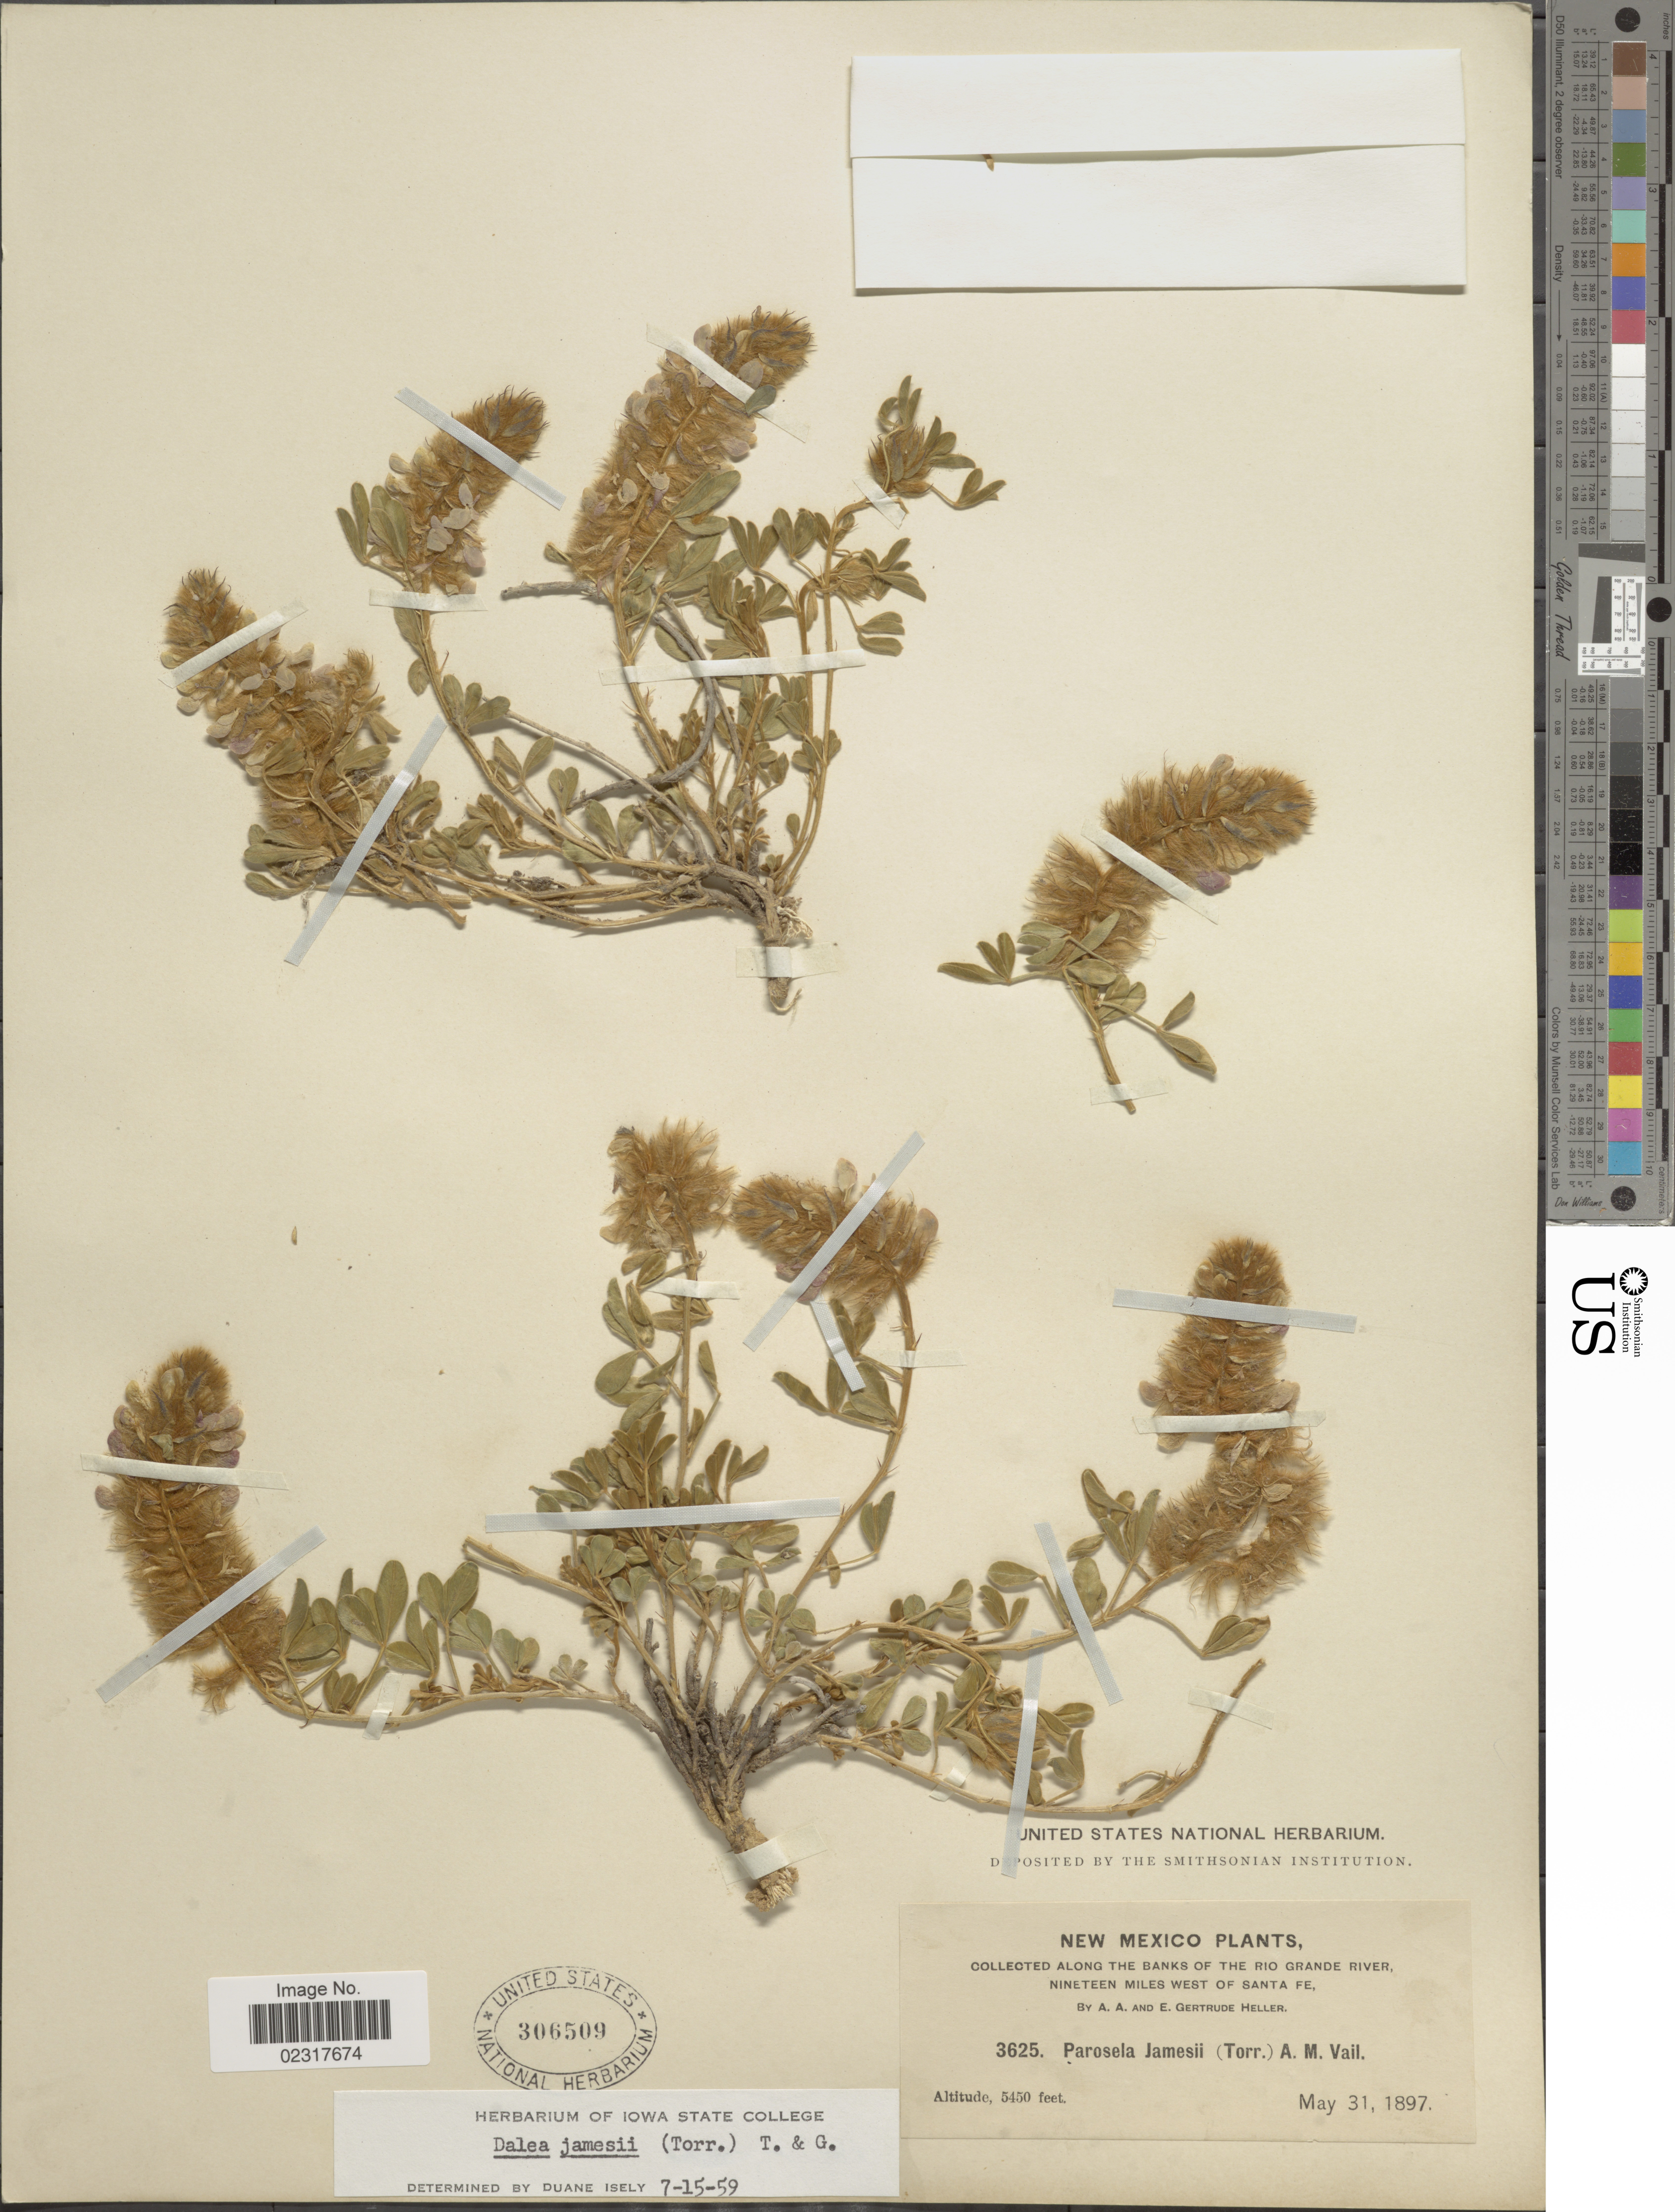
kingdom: Plantae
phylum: Tracheophyta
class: Magnoliopsida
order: Fabales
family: Fabaceae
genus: Dalea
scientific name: Dalea jamesii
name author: (Torr.) Torr. & A. Gray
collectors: A. A. Heller & E. Gertrude Heller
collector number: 3625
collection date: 1897-05-31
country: United States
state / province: New Mexico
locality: Along the Banks of the Rio Grande River, nineteen miles west of Santa Fe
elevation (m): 1661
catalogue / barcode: US 306509